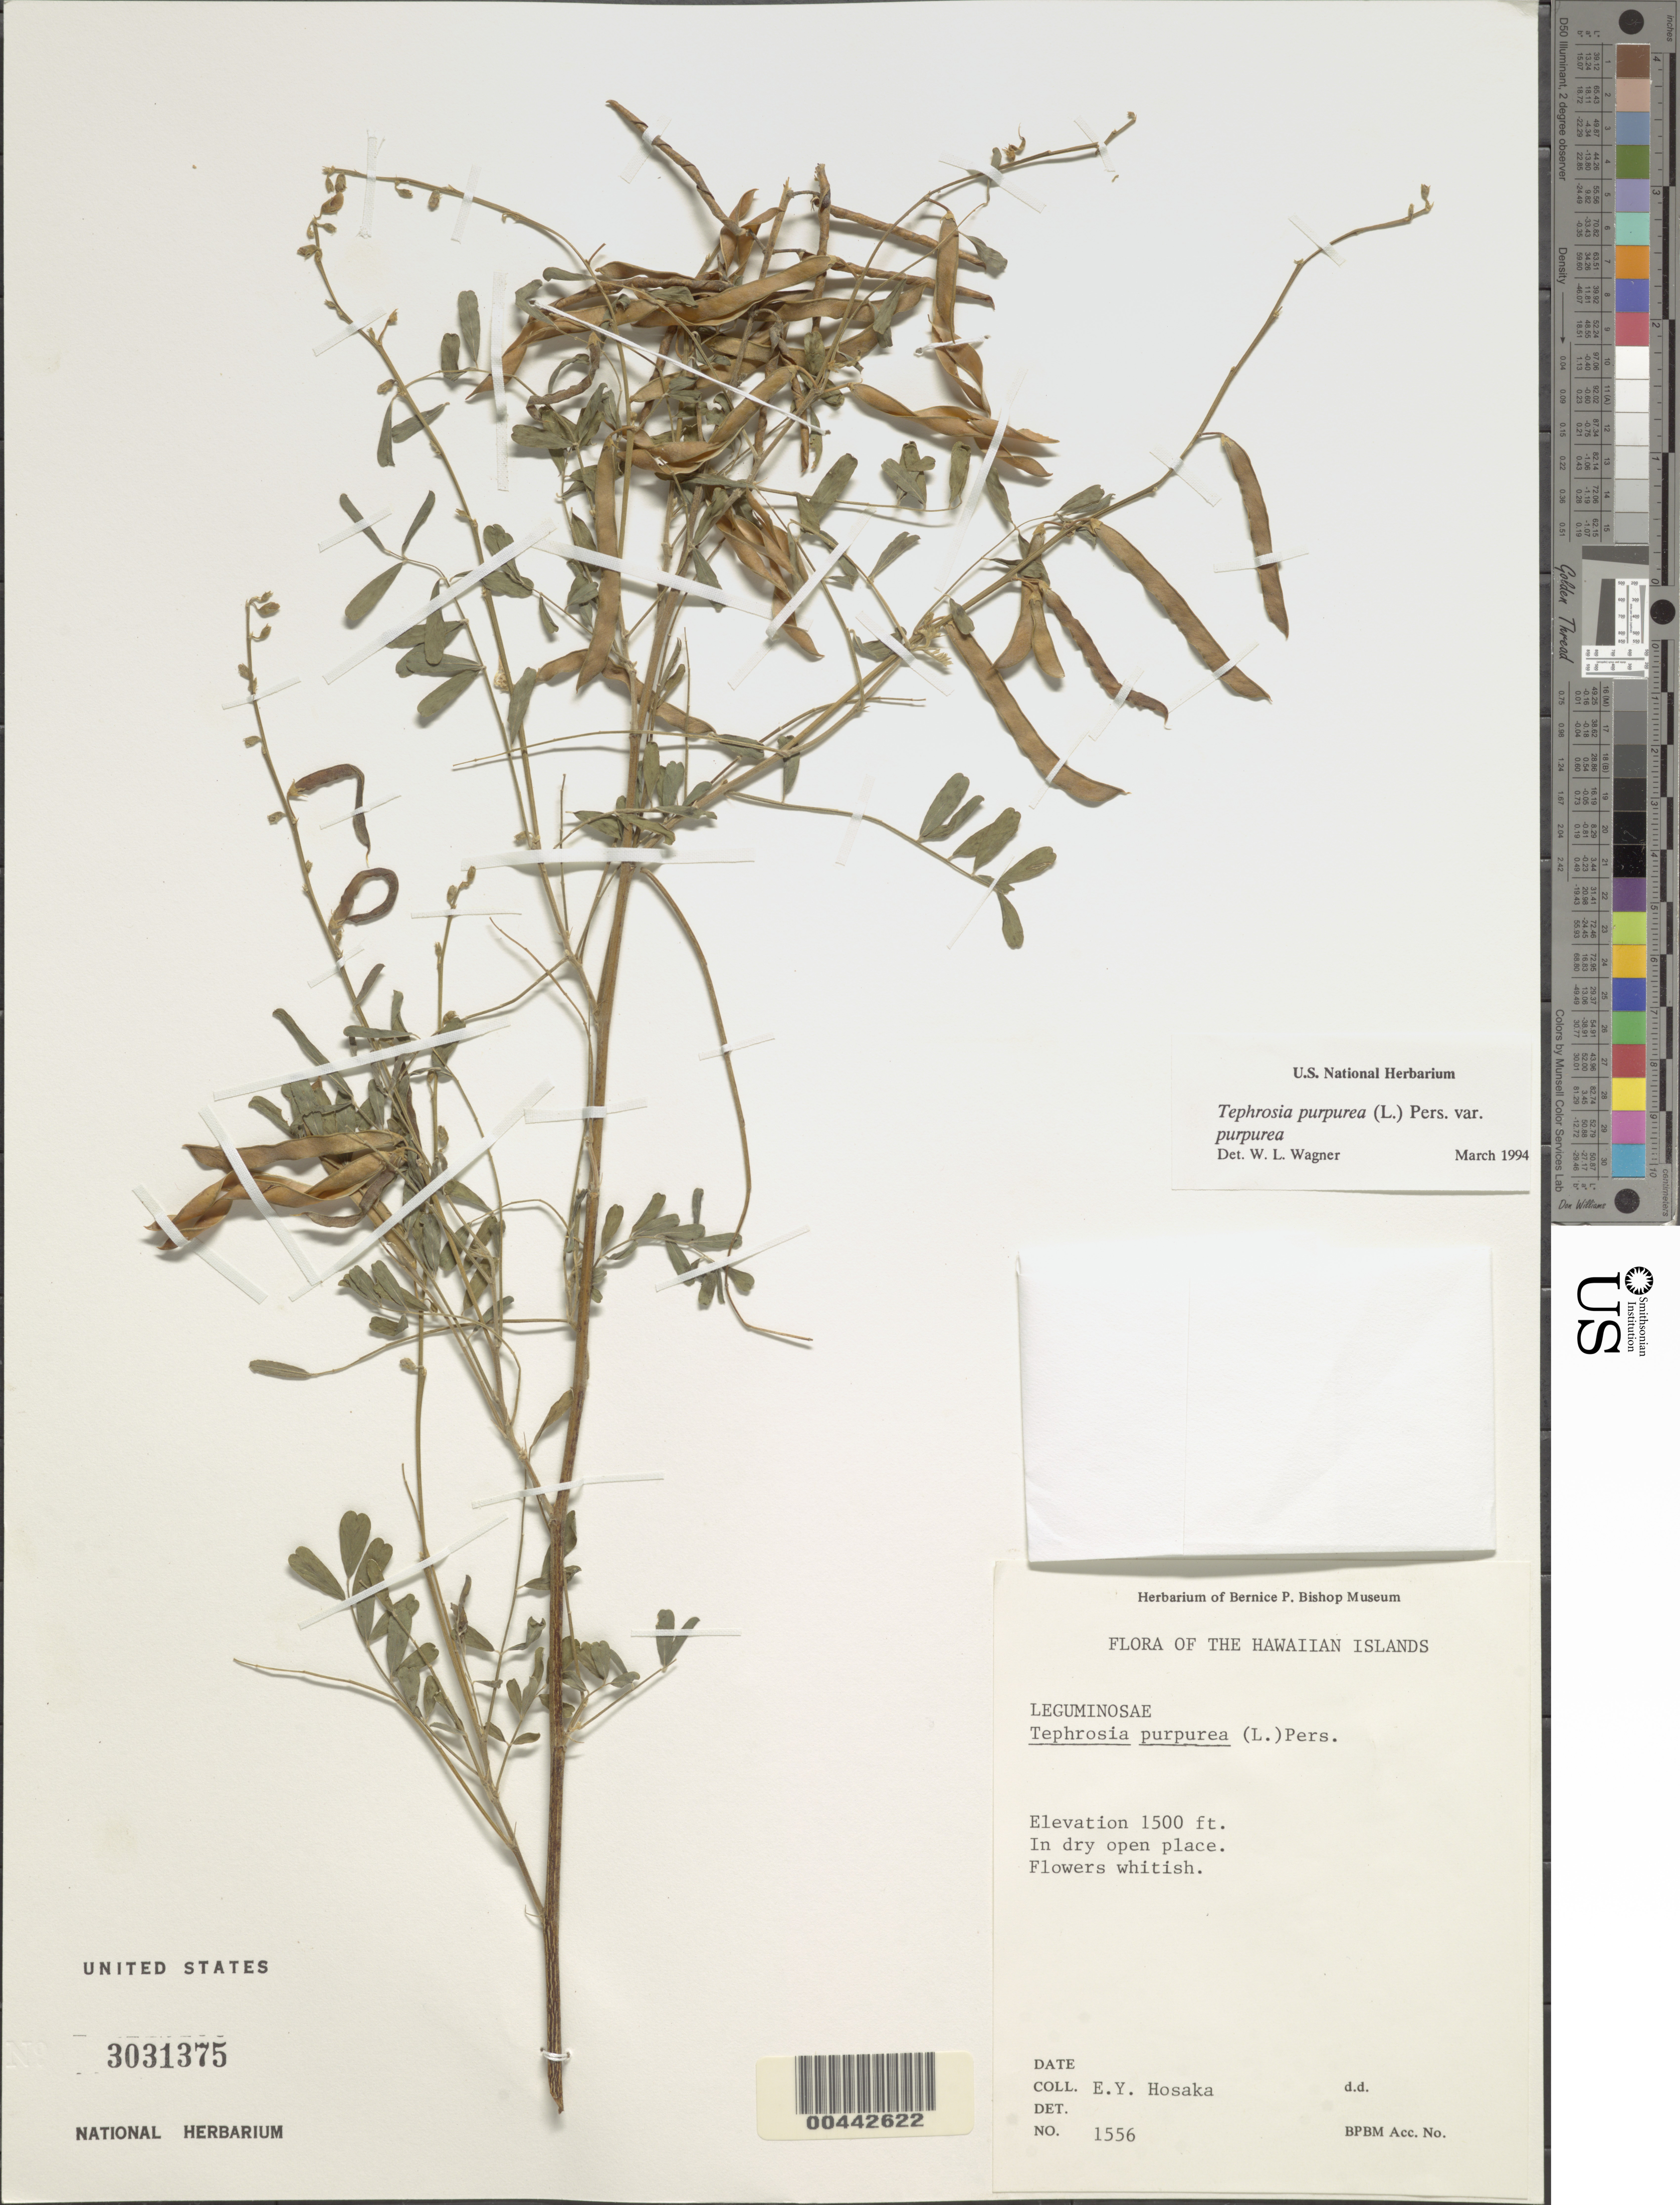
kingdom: Plantae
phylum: Tracheophyta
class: Magnoliopsida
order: Fabales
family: Fabaceae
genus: Tephrosia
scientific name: Tephrosia purpurea var. purpurea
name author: (L.) Pers.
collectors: E. Y. Hosaka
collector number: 1556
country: United States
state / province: Hawaii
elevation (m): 457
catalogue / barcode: US 3031375